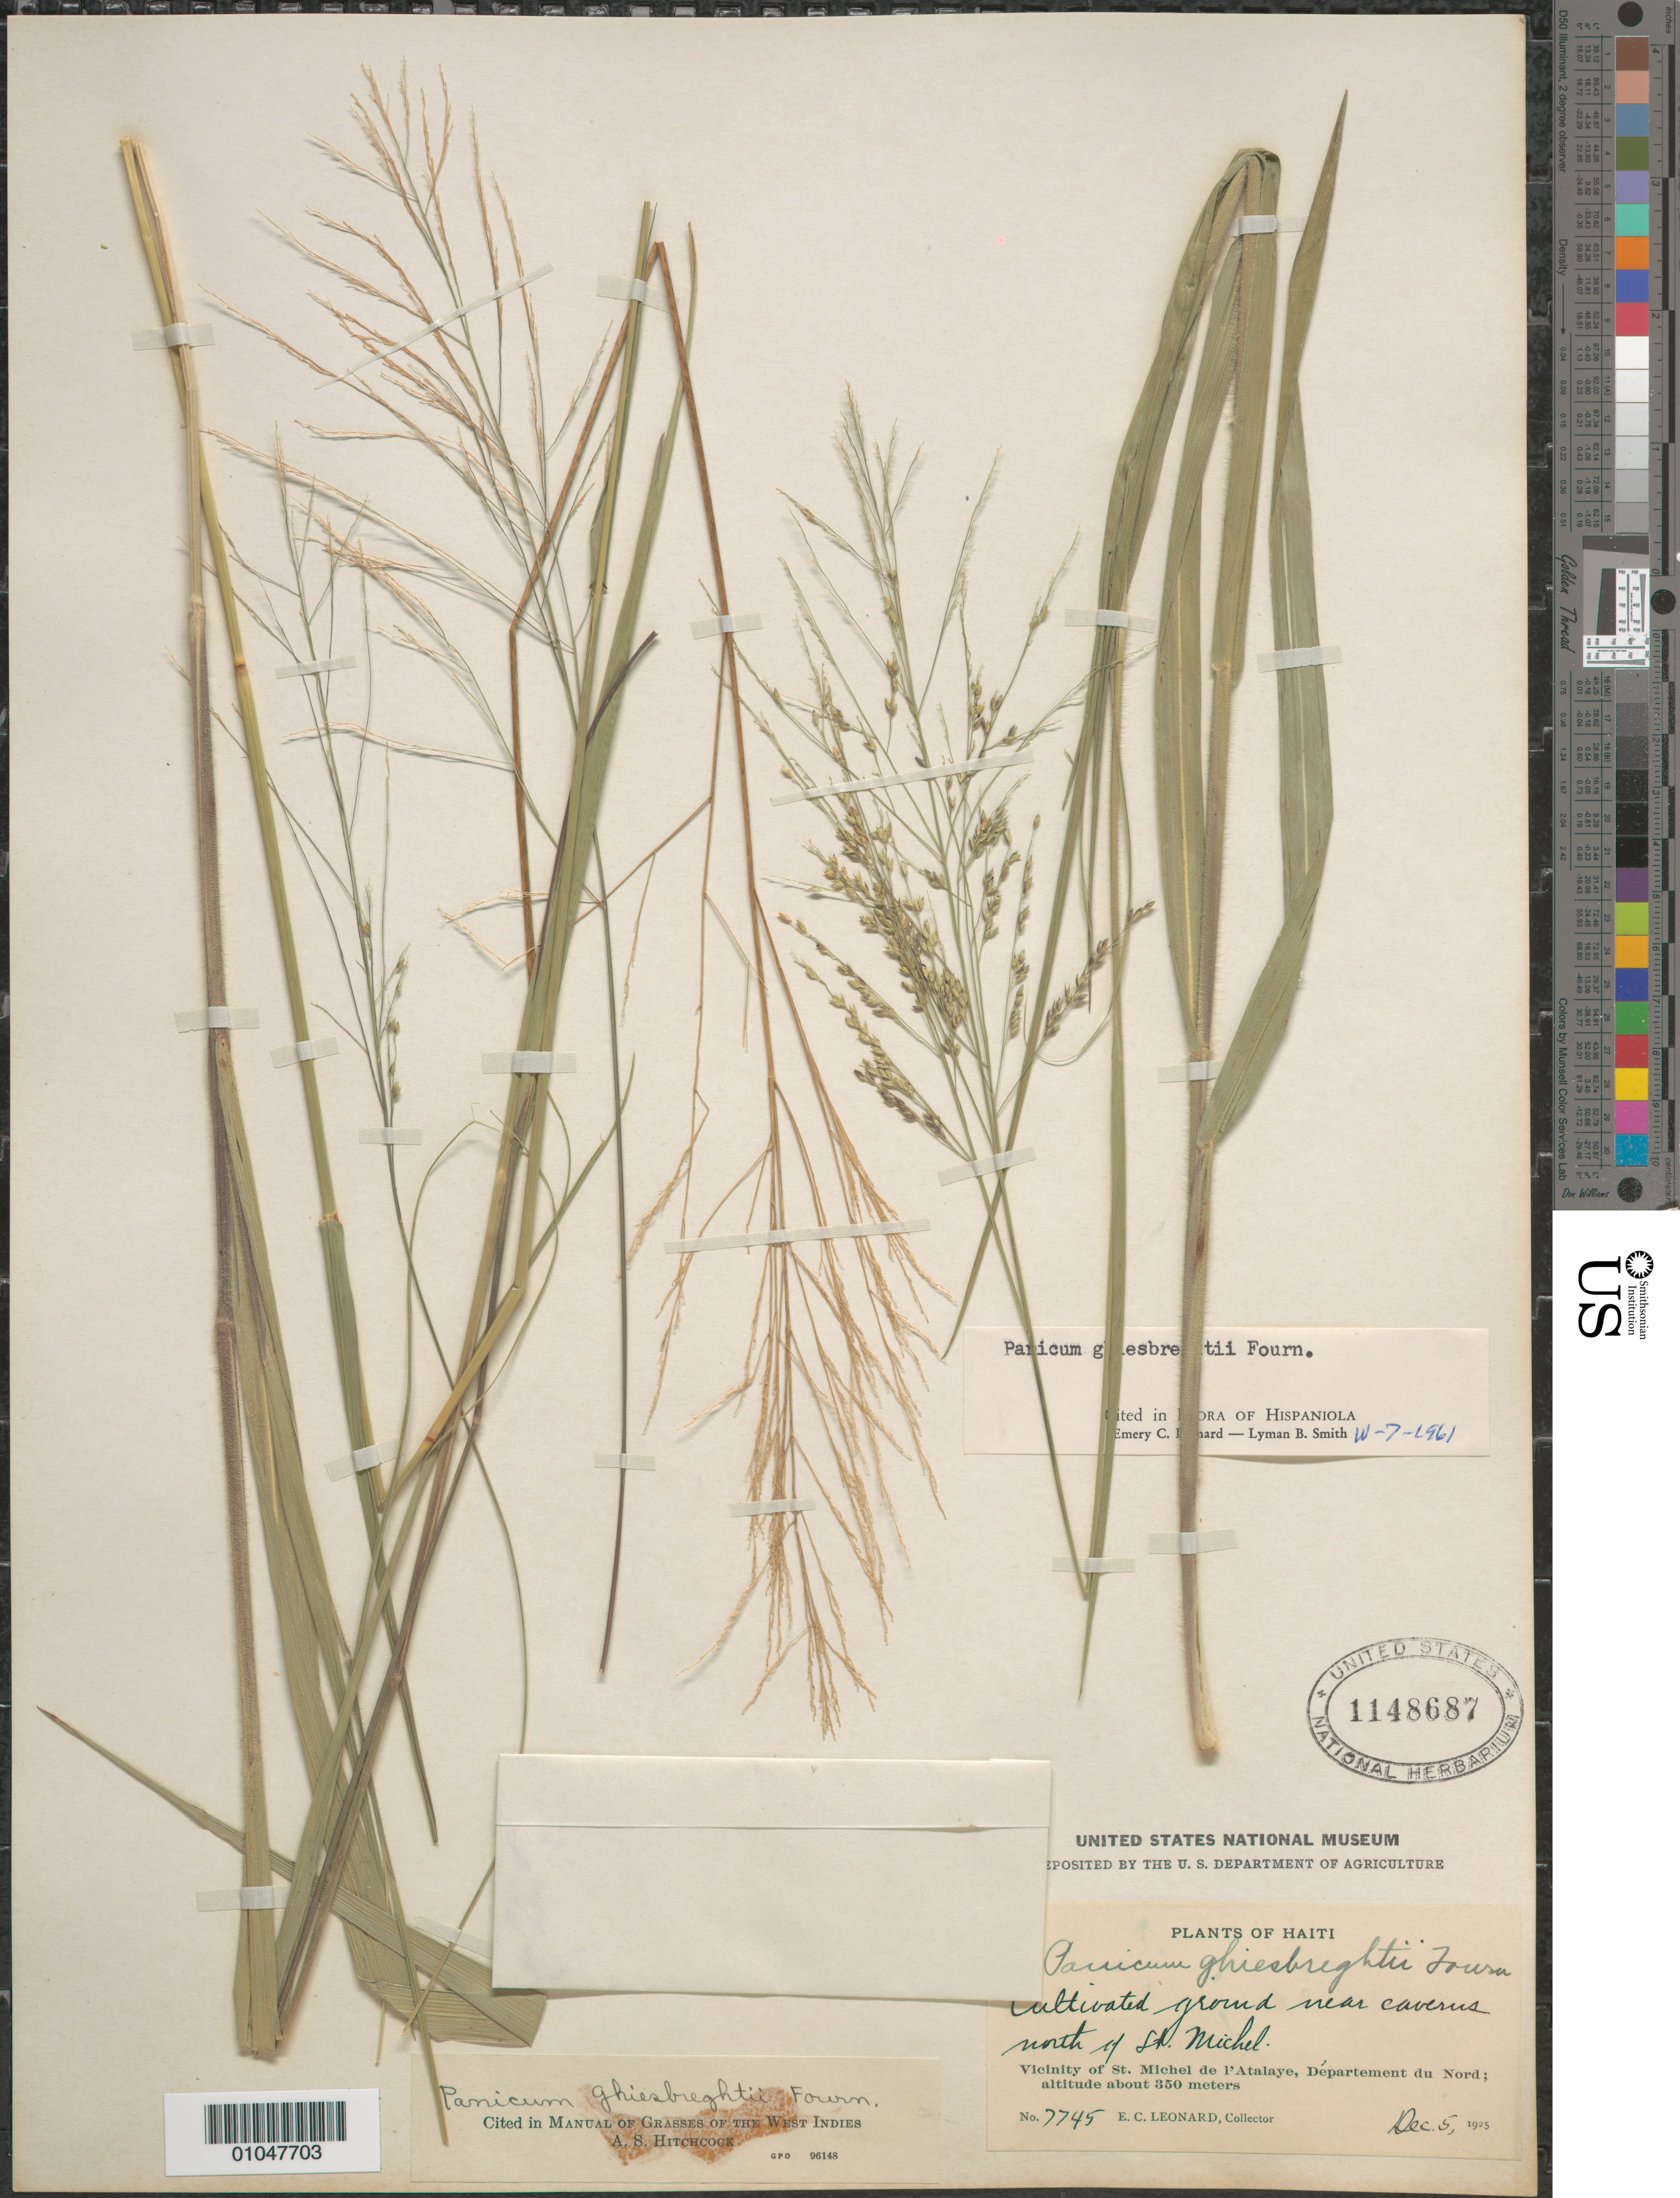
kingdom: Plantae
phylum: Tracheophyta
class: Liliopsida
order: Poales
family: Poaceae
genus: Panicum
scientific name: Panicum ghiesbreghtii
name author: E. Fourn.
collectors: E. C. Leonard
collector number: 7745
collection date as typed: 05 Dec 1925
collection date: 1925-12-05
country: Haiti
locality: Vic of St. Michel de l'Atalaye, Dept. du Nord, near caverns N of St. Michel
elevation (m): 350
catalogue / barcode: US 1148687